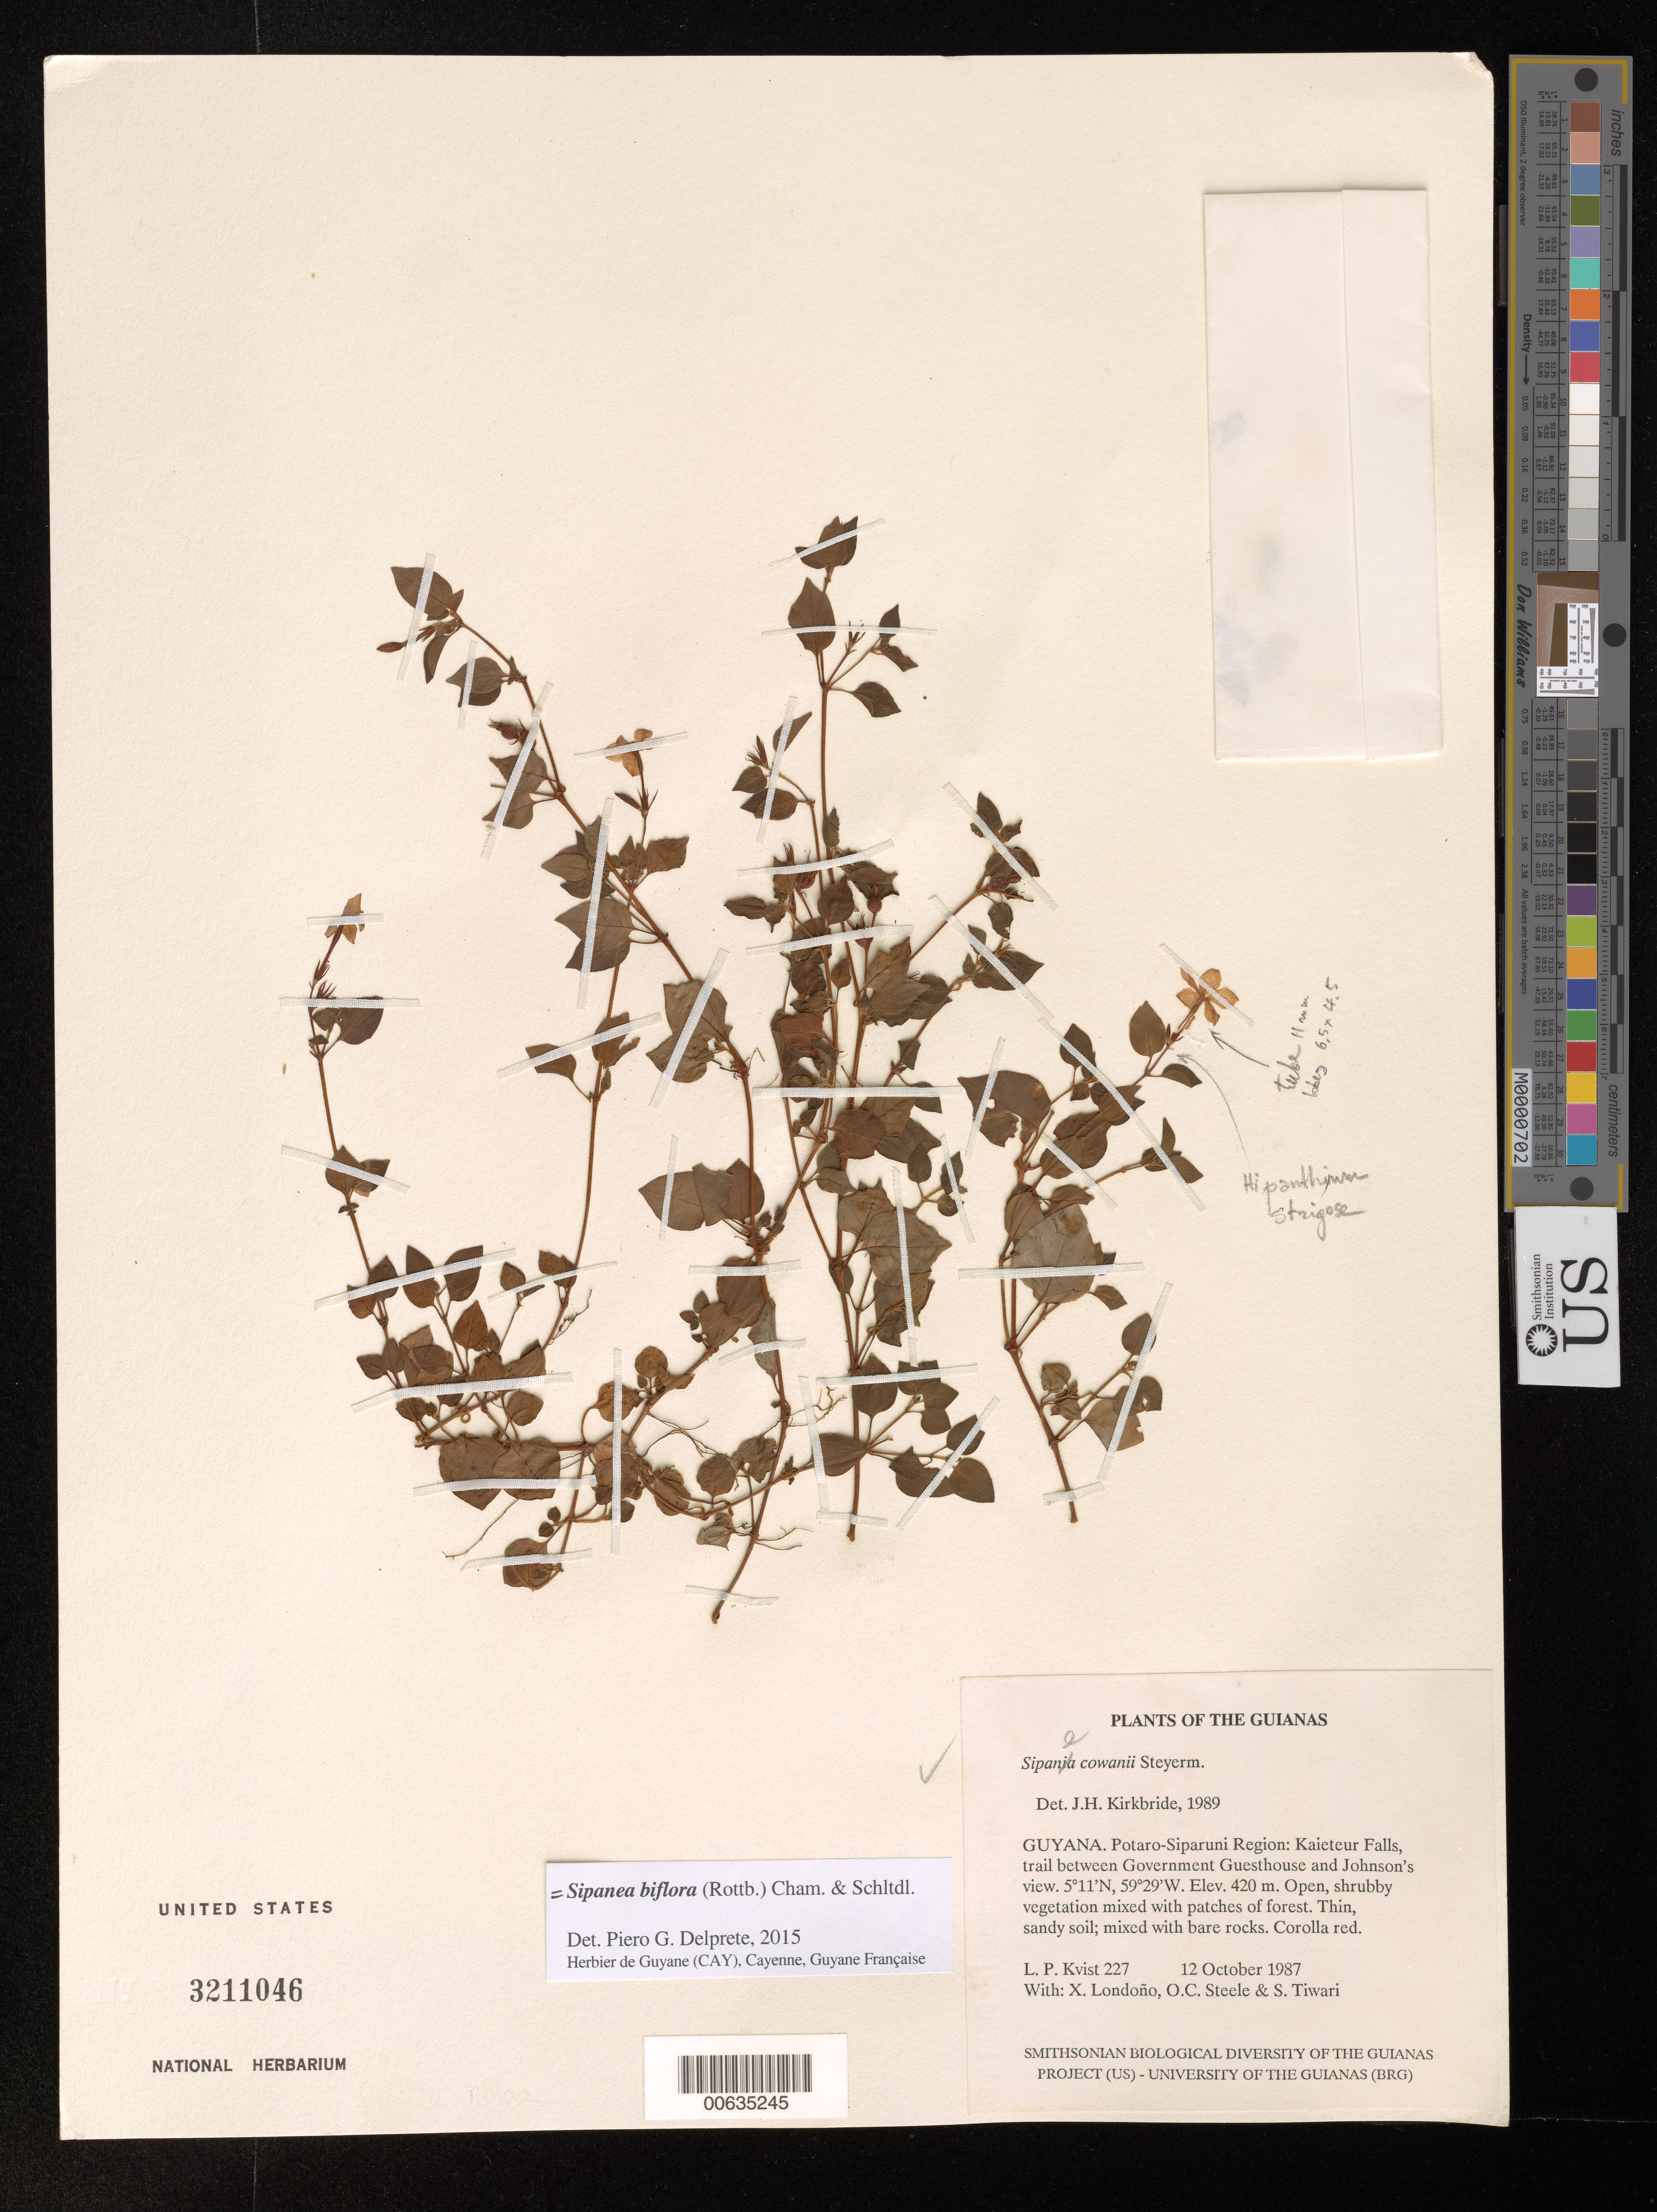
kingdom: Plantae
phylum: Tracheophyta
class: Magnoliopsida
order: Gentianales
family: Rubiaceae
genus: Sipanea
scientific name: Sipanea biflora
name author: (L. f.) Cham. & Schltdl.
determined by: Delprete, P. G., Herb. de Guyane Cay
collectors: L. P. Kvist, X. Londoño, O. C. Steele & S. Tiwari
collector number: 227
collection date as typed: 12 October 1987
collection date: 1987-10-12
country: Guyana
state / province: Potaro-Siparuni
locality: Kaieteur Falls, trail between Government Guesthouse and Johnson's view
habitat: Open, shrubby vegetation mixed with patches of forest. Thin, sandy soil; mixed with bare rocks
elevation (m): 420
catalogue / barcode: US 3211046